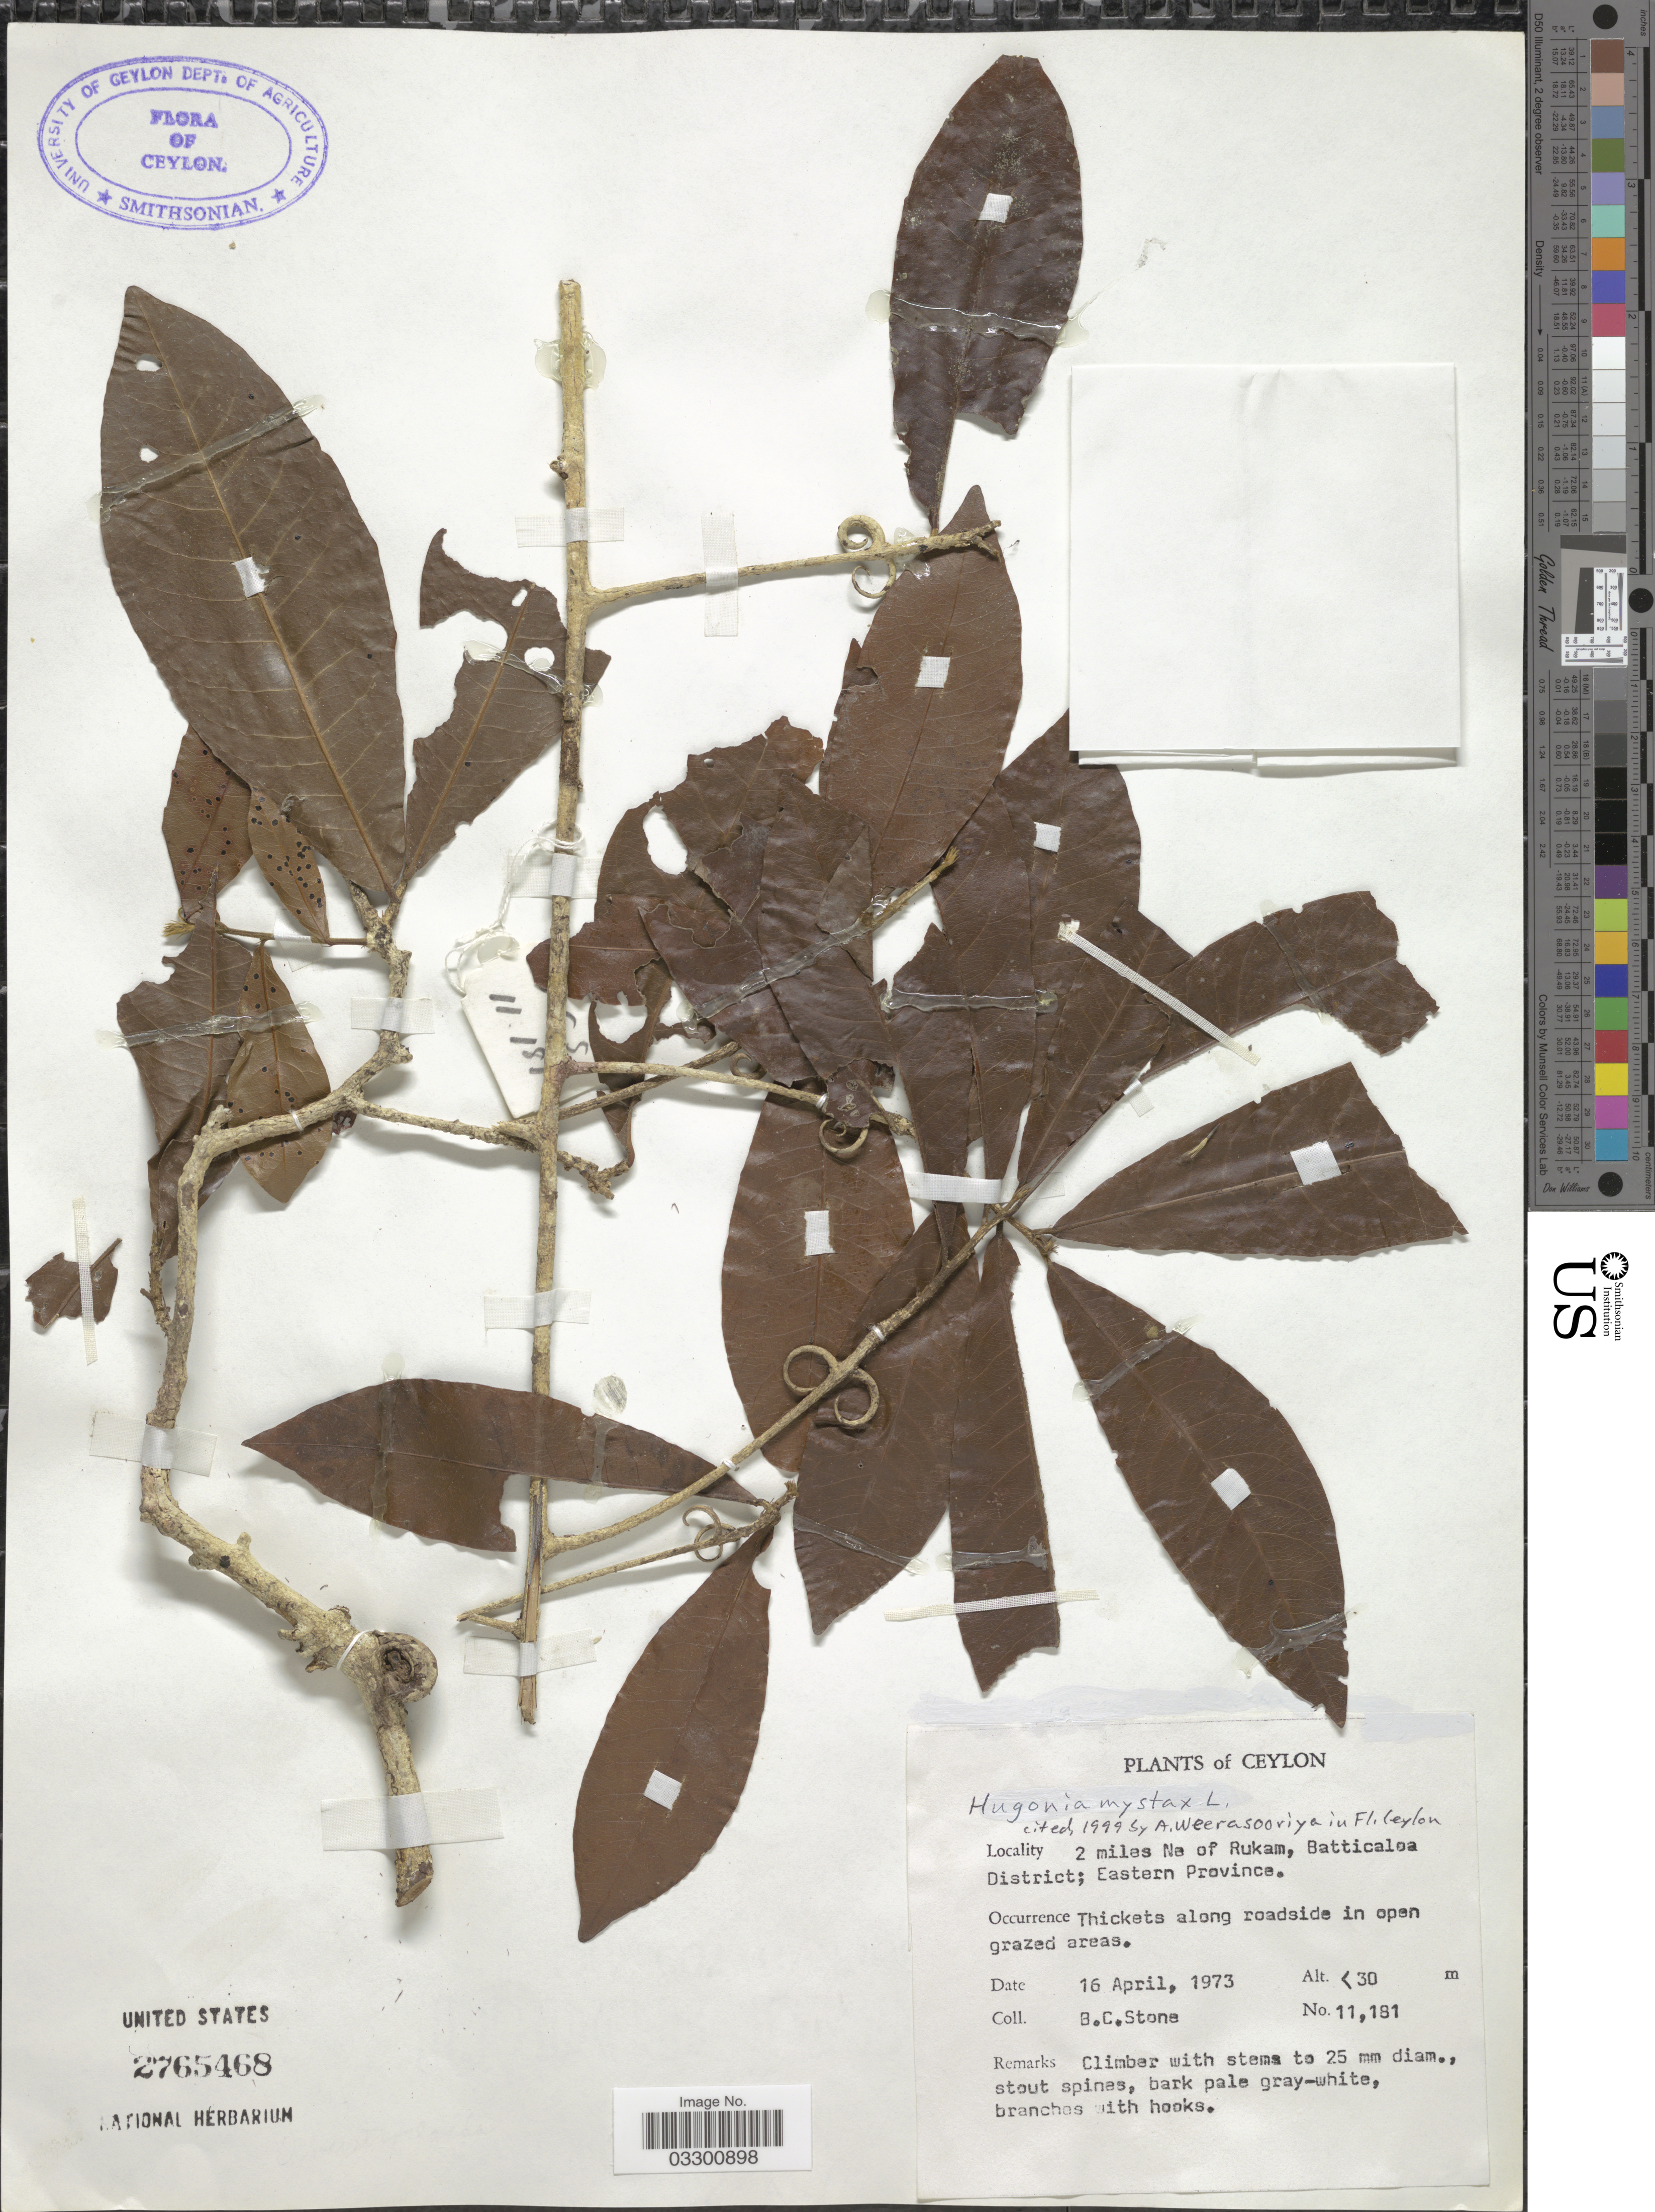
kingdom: Plantae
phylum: Tracheophyta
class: Magnoliopsida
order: Malpighiales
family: Linaceae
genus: Hugonia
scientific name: Hugonia mystax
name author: L.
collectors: B. C. Stone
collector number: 11181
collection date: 1973-04-16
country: Sri Lanka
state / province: Eastern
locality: Ceylon, 2 miles Ne of Rukam, Batticaloa District.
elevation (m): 30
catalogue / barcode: US 2765468